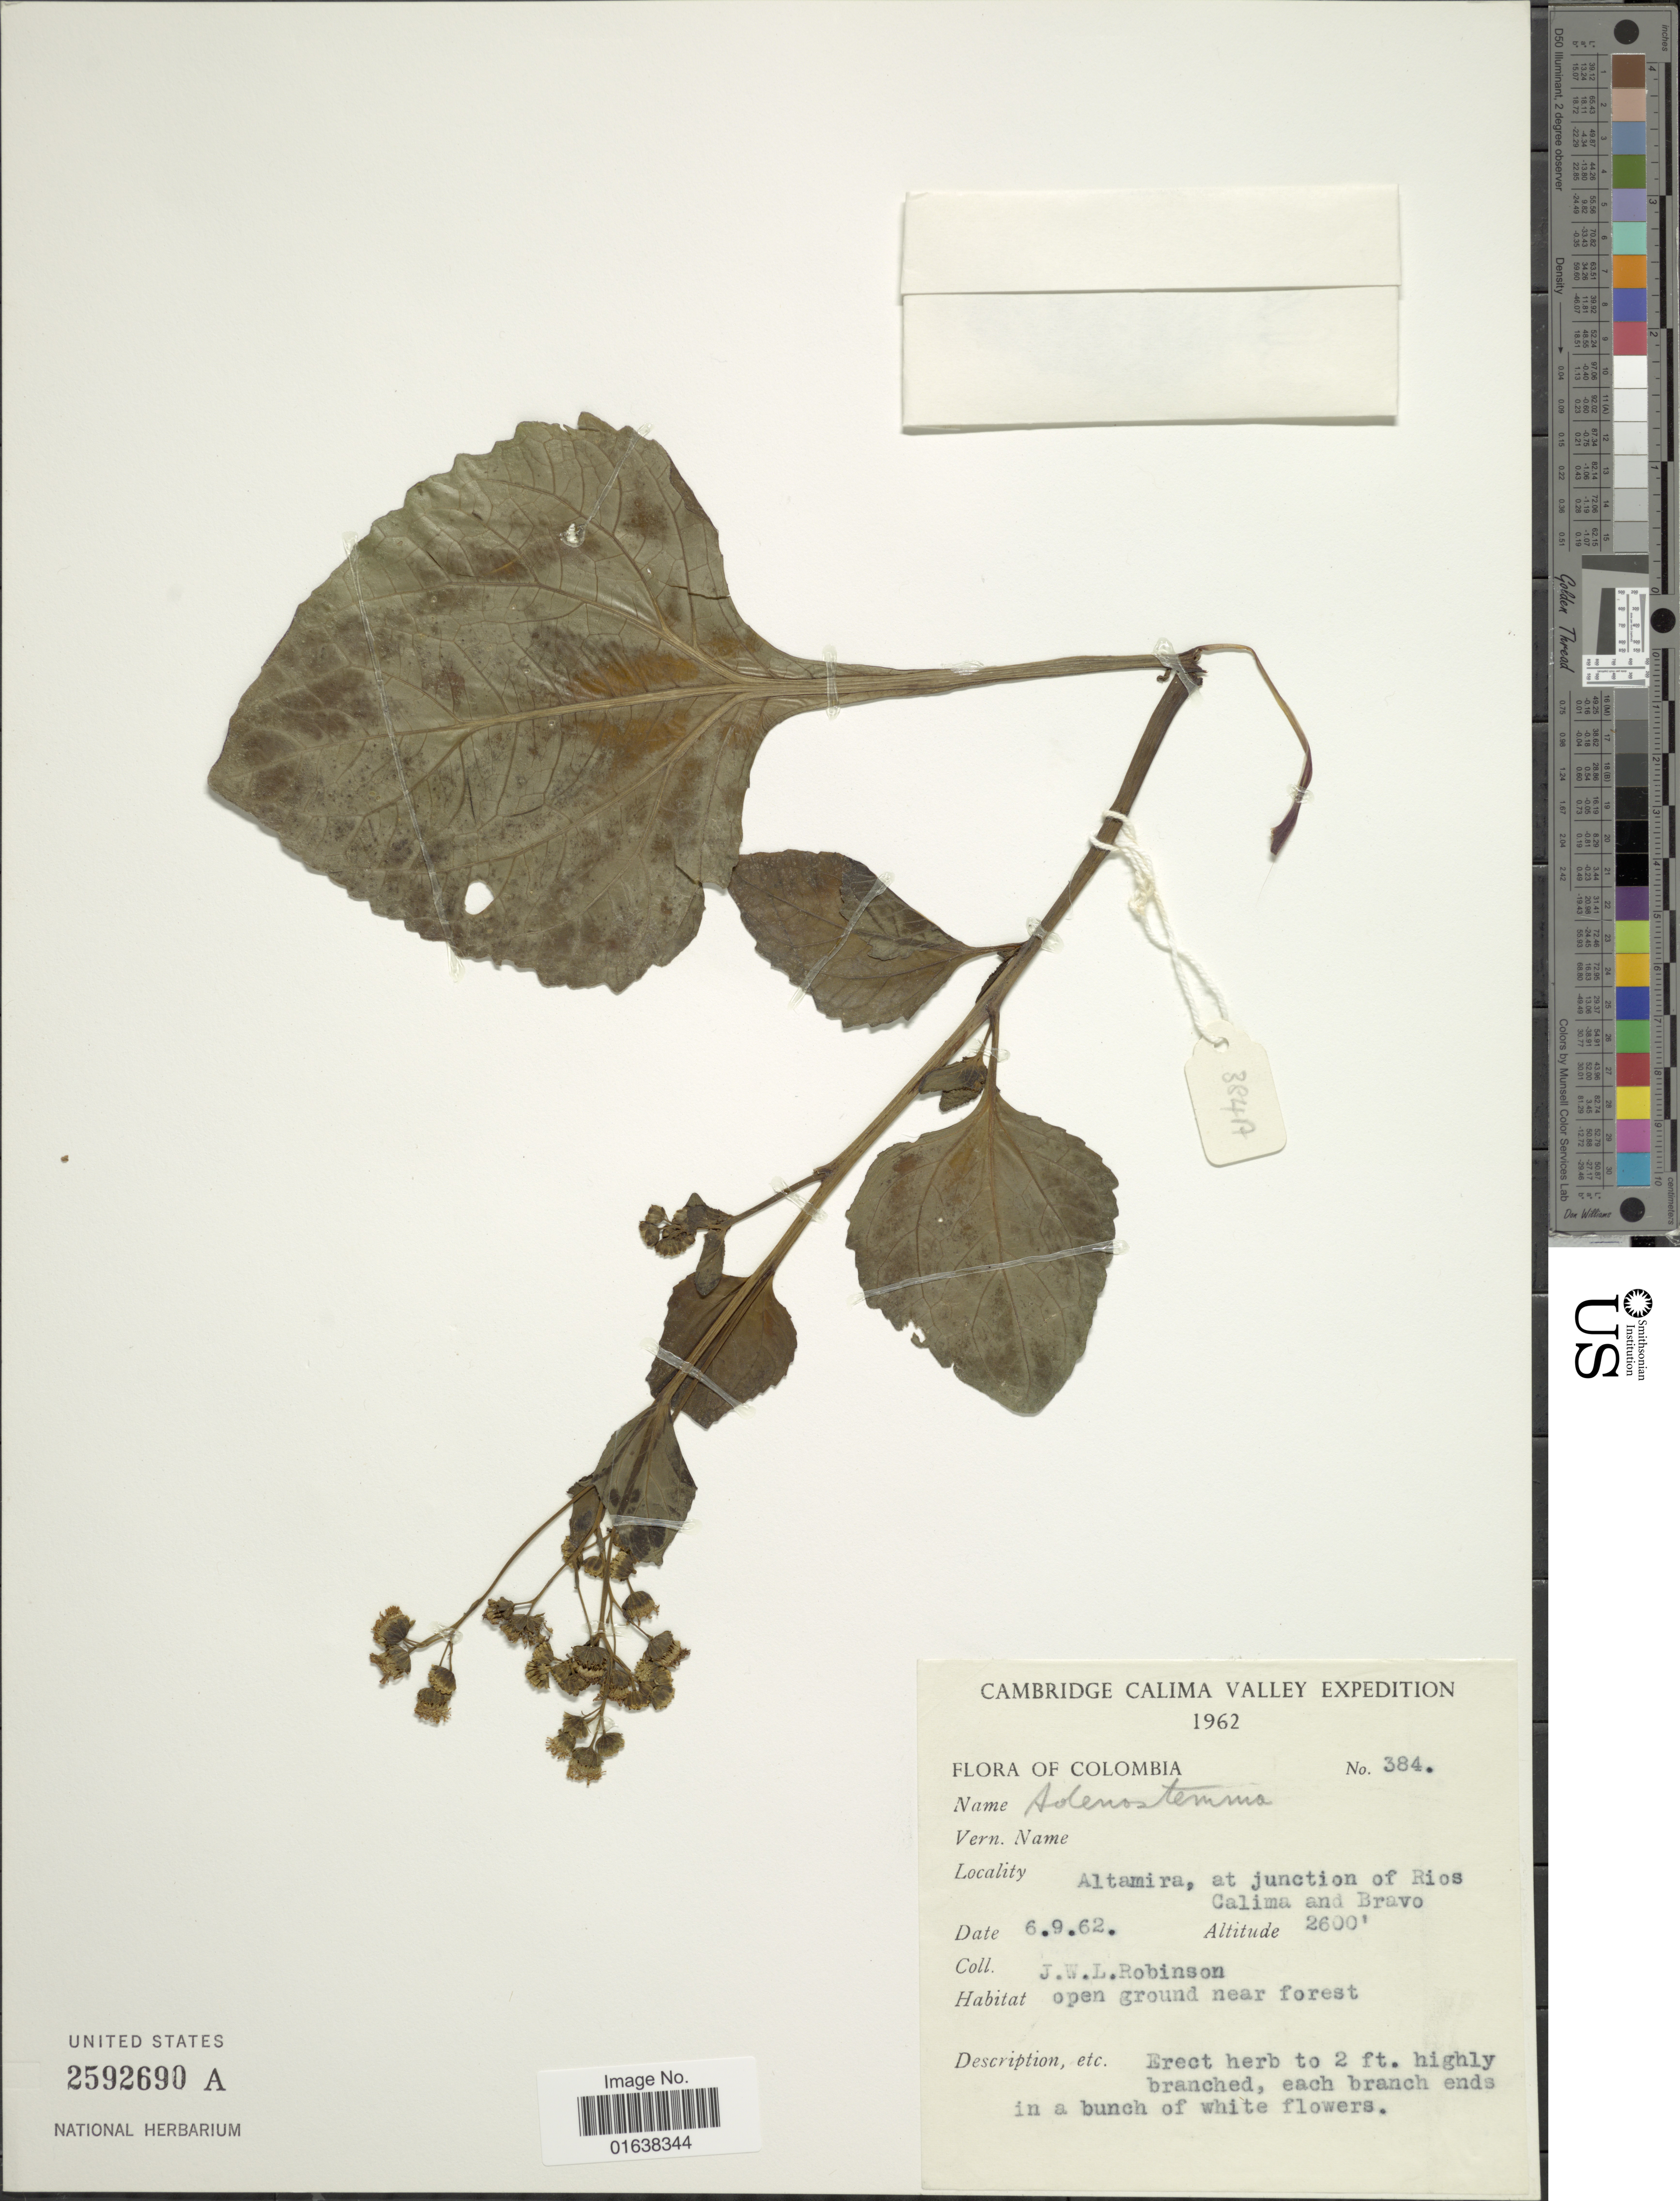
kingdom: Plantae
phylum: Tracheophyta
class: Magnoliopsida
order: Asterales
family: Asteraceae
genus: Adenostemma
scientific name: Adenostemma platyphyllum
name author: Cass.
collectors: J. W. Robinson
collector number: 384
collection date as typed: Transcribed d/m/y: 6/9/62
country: Colombia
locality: Colombia. Altamira, at junction of Rios Calima and Bravo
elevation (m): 792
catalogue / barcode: US 2592690A